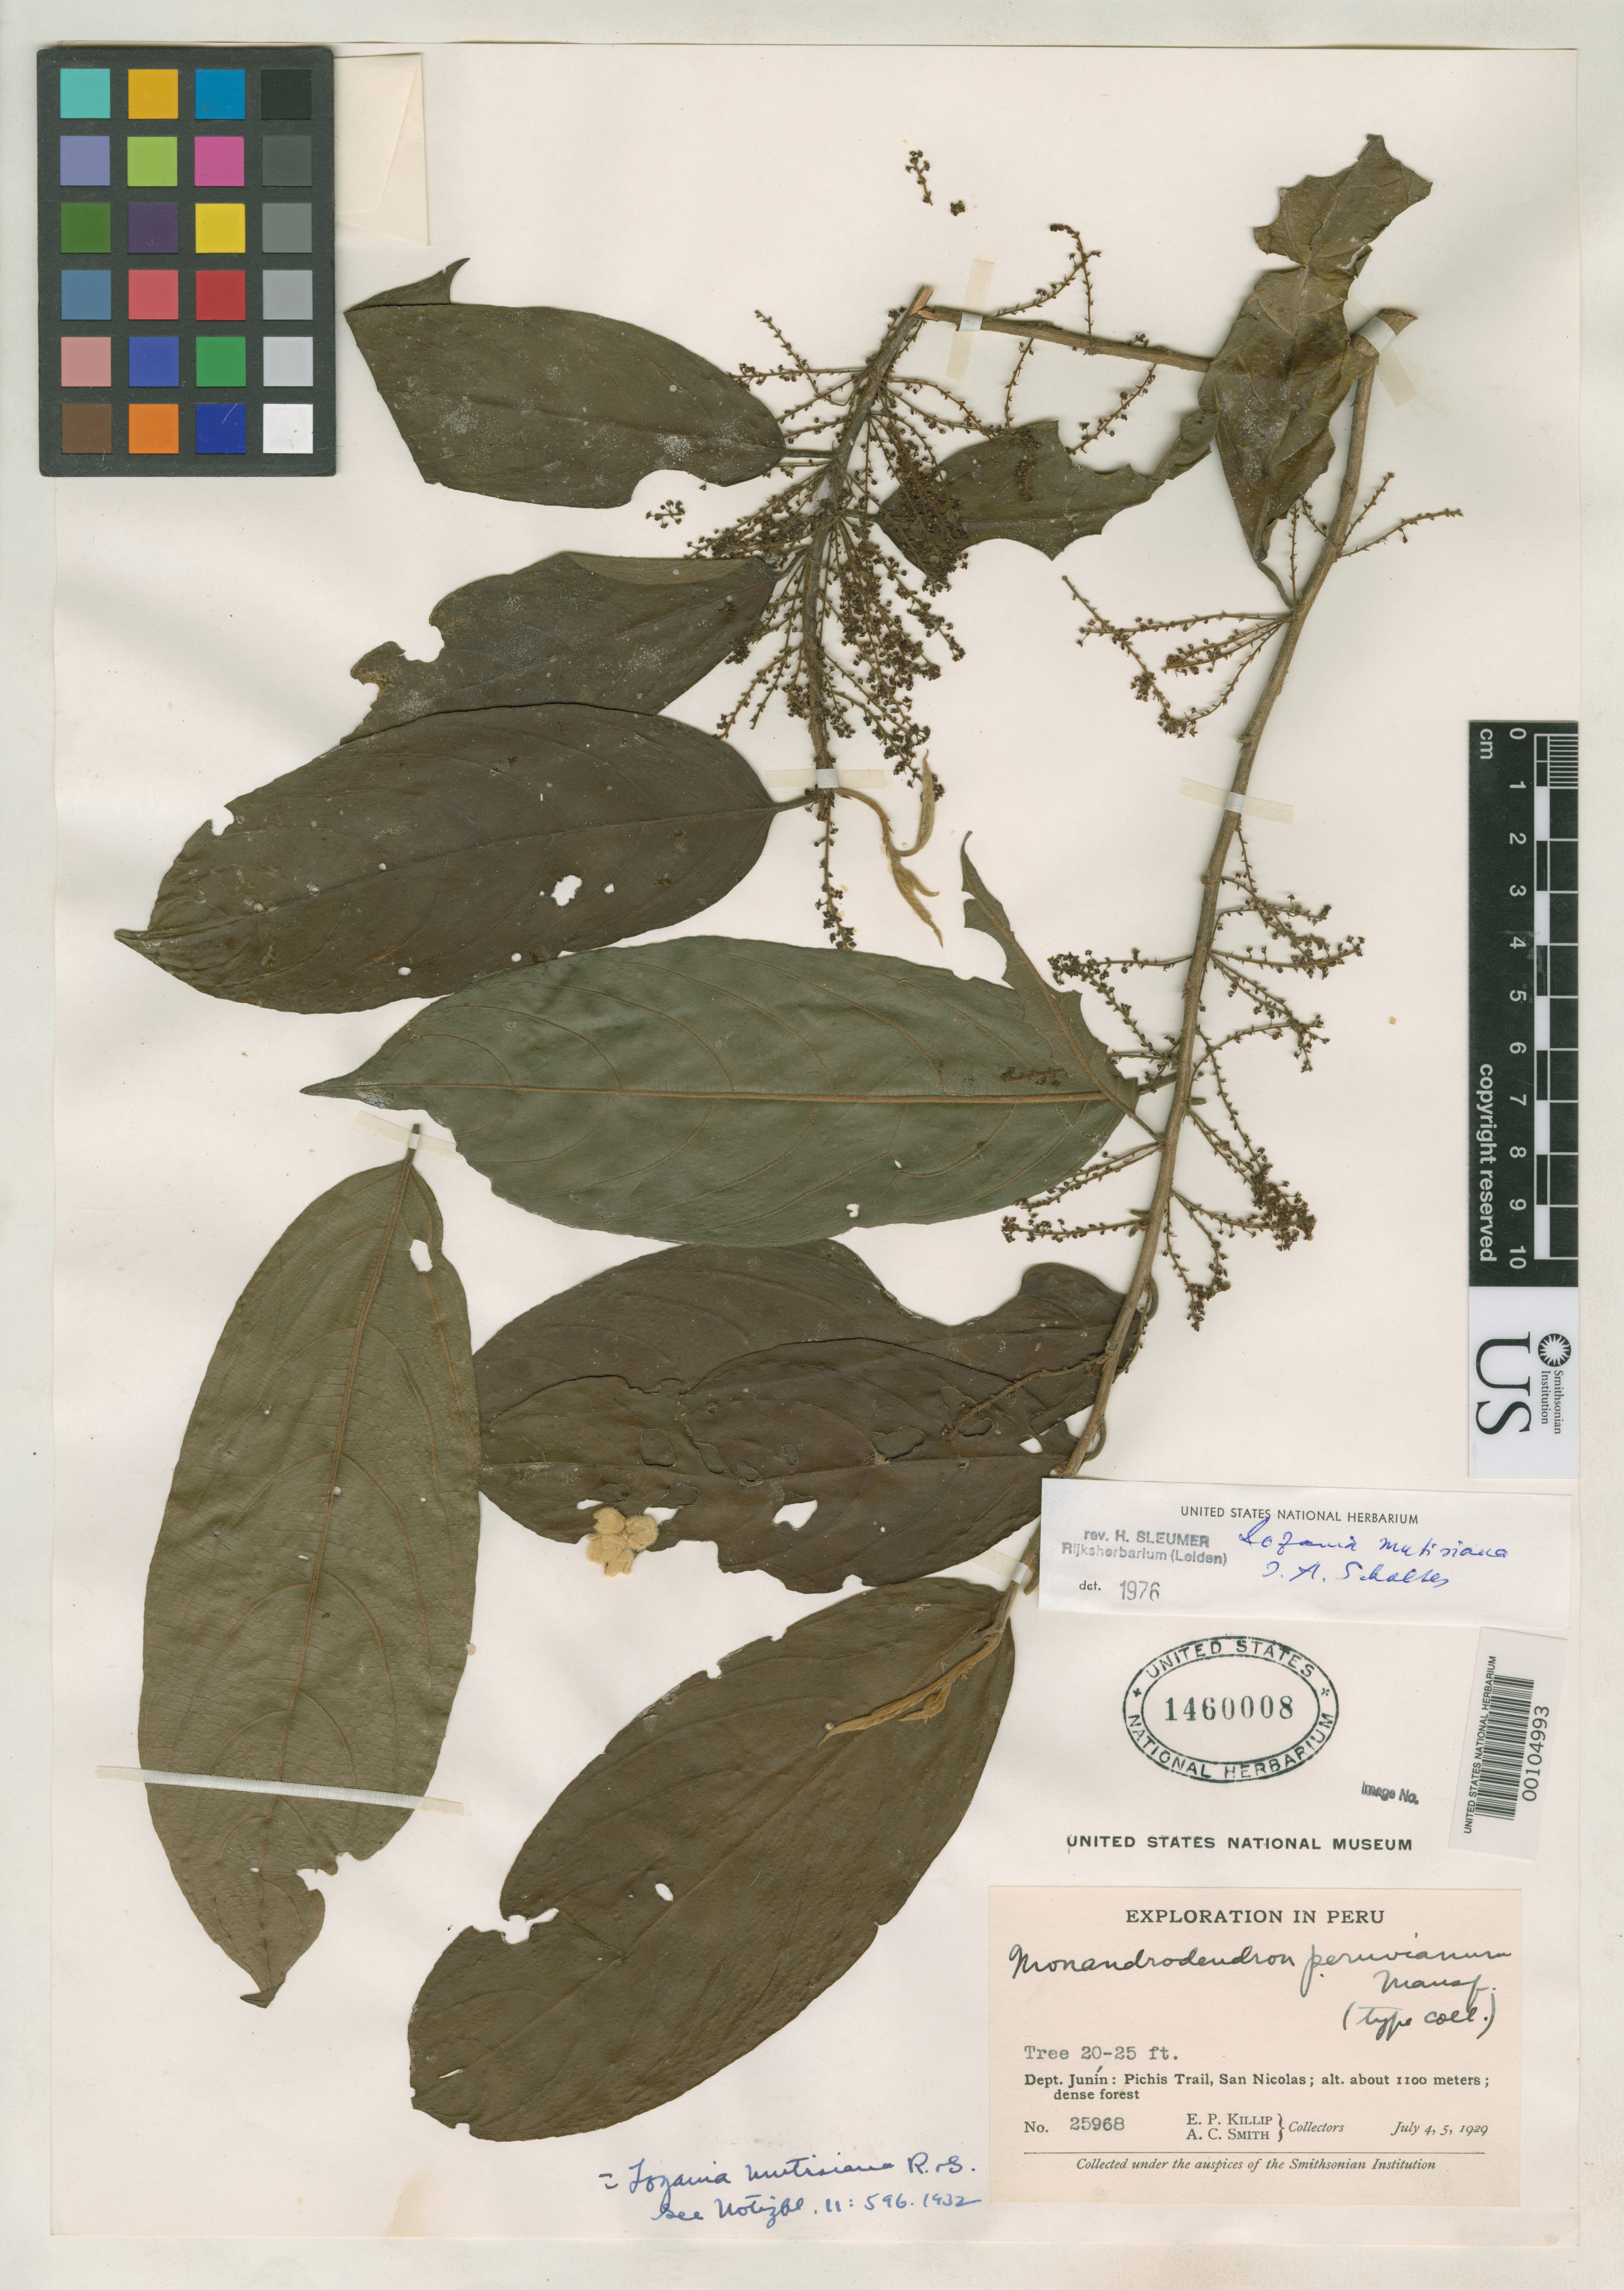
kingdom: Plantae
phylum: Tracheophyta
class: Magnoliopsida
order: Malpighiales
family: Lacistemataceae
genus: Monandrodendron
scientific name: Monandrodendron peruvianum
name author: Mansf.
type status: Isotype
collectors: E. P. Killip & A. C. Smith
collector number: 25968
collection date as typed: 04 Jul 1929 to 05 Jul 1929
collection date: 1929-07-04/1929-07-05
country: Peru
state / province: Junín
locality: Pichis Trail, San Nicolas.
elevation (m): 1100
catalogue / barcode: US 1460008